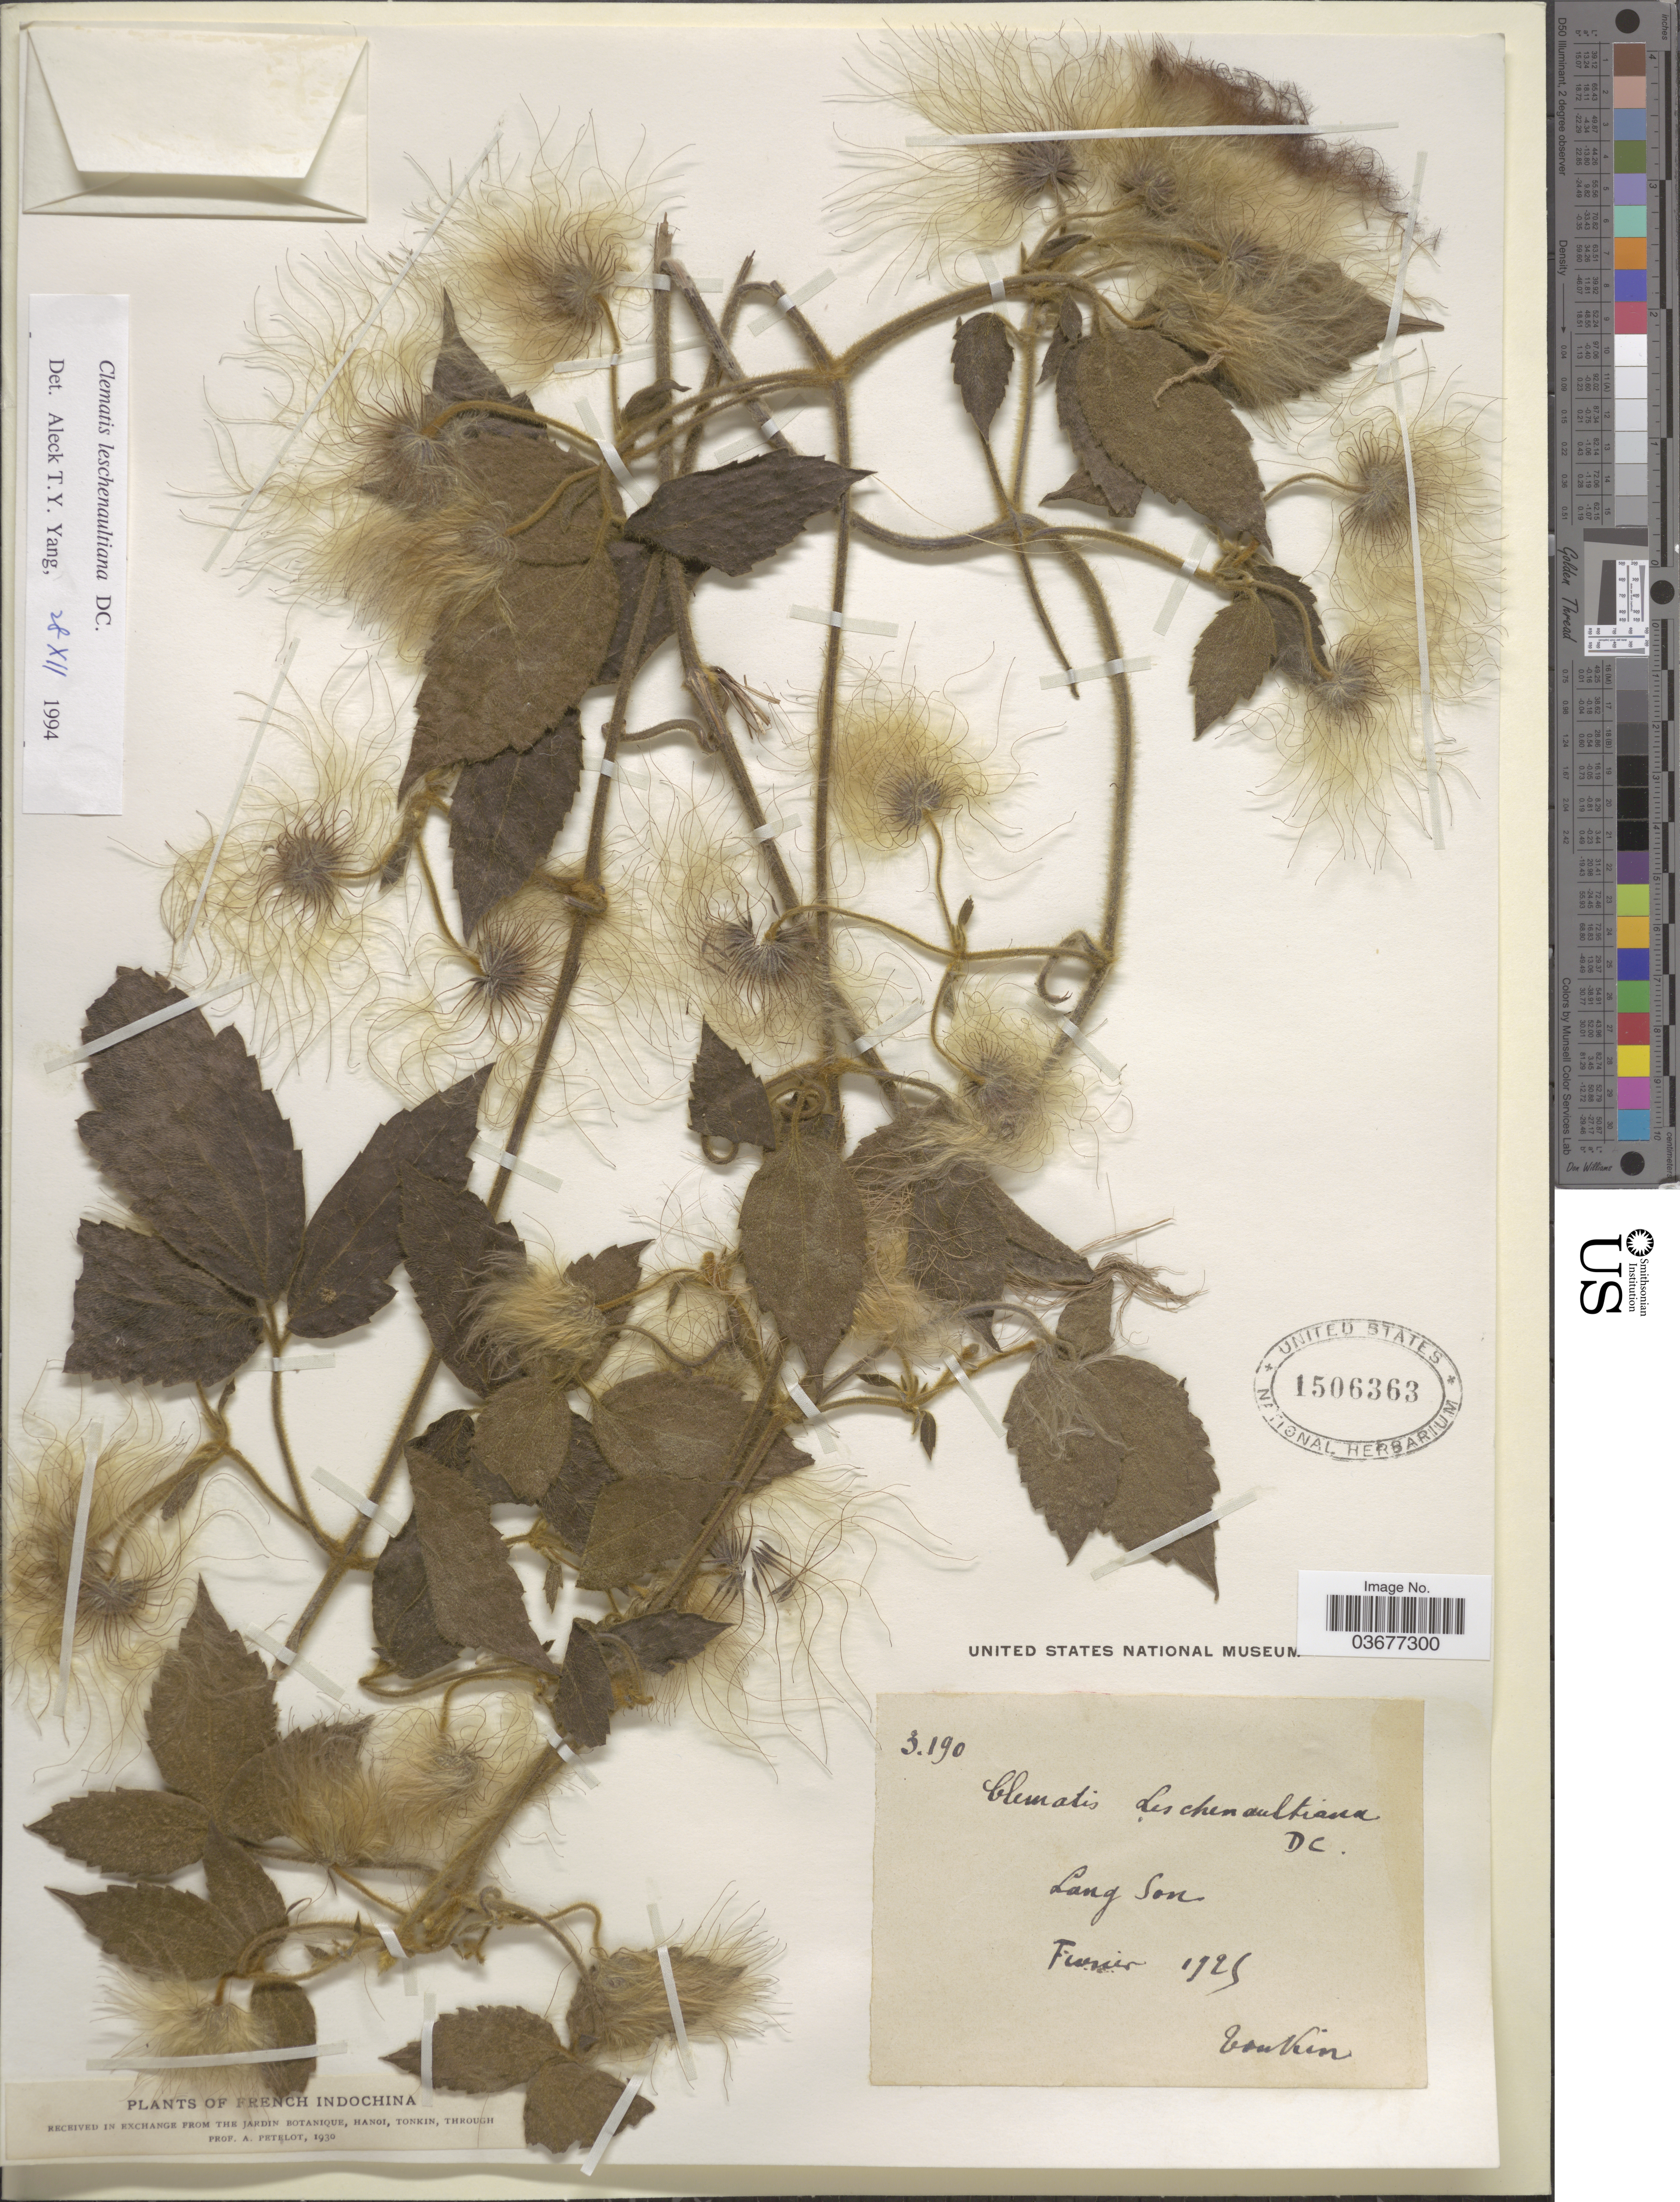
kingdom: Plantae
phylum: Tracheophyta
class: Magnoliopsida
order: Ranunculales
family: Ranunculaceae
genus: Clematis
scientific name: Clematis leschenaultiana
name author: DC.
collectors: A. Petelot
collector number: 3190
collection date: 1925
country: Vietnam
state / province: Lang Son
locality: Tonkin. French Indochina. Frosier [interpreted].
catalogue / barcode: US 1506363